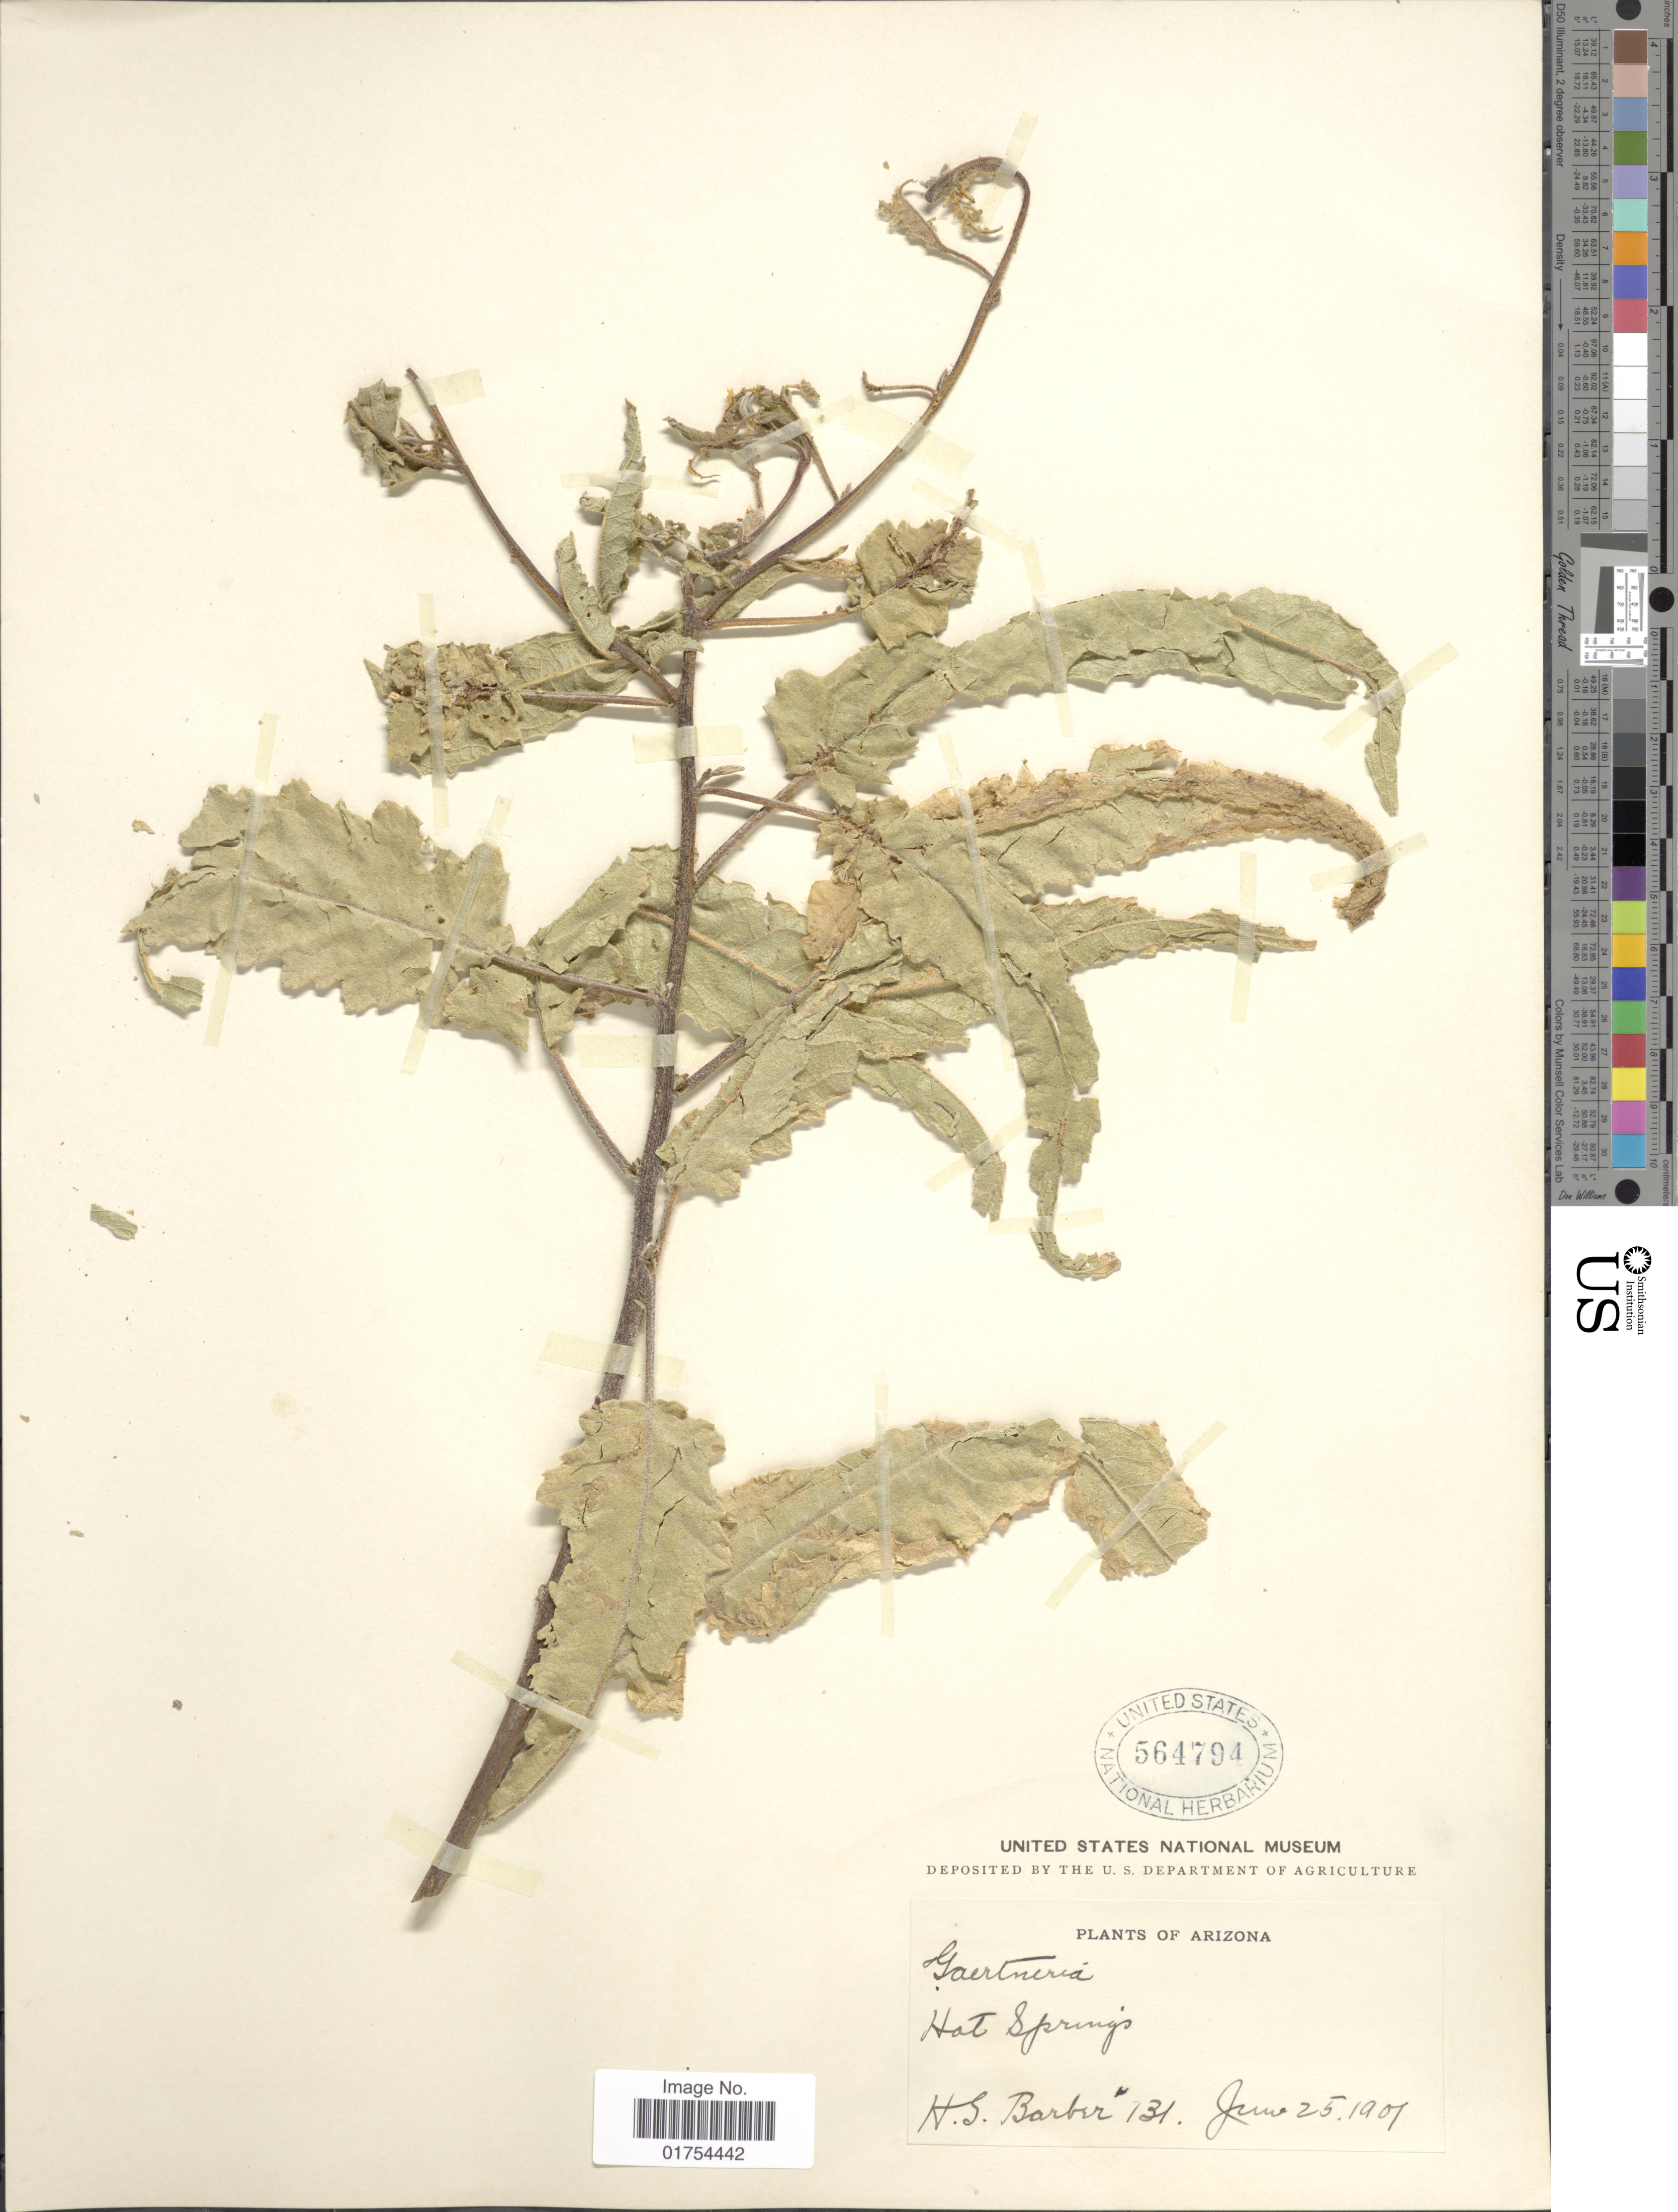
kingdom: Plantae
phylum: Tracheophyta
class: Magnoliopsida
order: Asterales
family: Asteraceae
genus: Franseria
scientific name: Franseria ambrosioides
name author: Cav.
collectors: H. Barber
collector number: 131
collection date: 1901-06-25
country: United States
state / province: Arizona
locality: Hot Springs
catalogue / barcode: US 564794